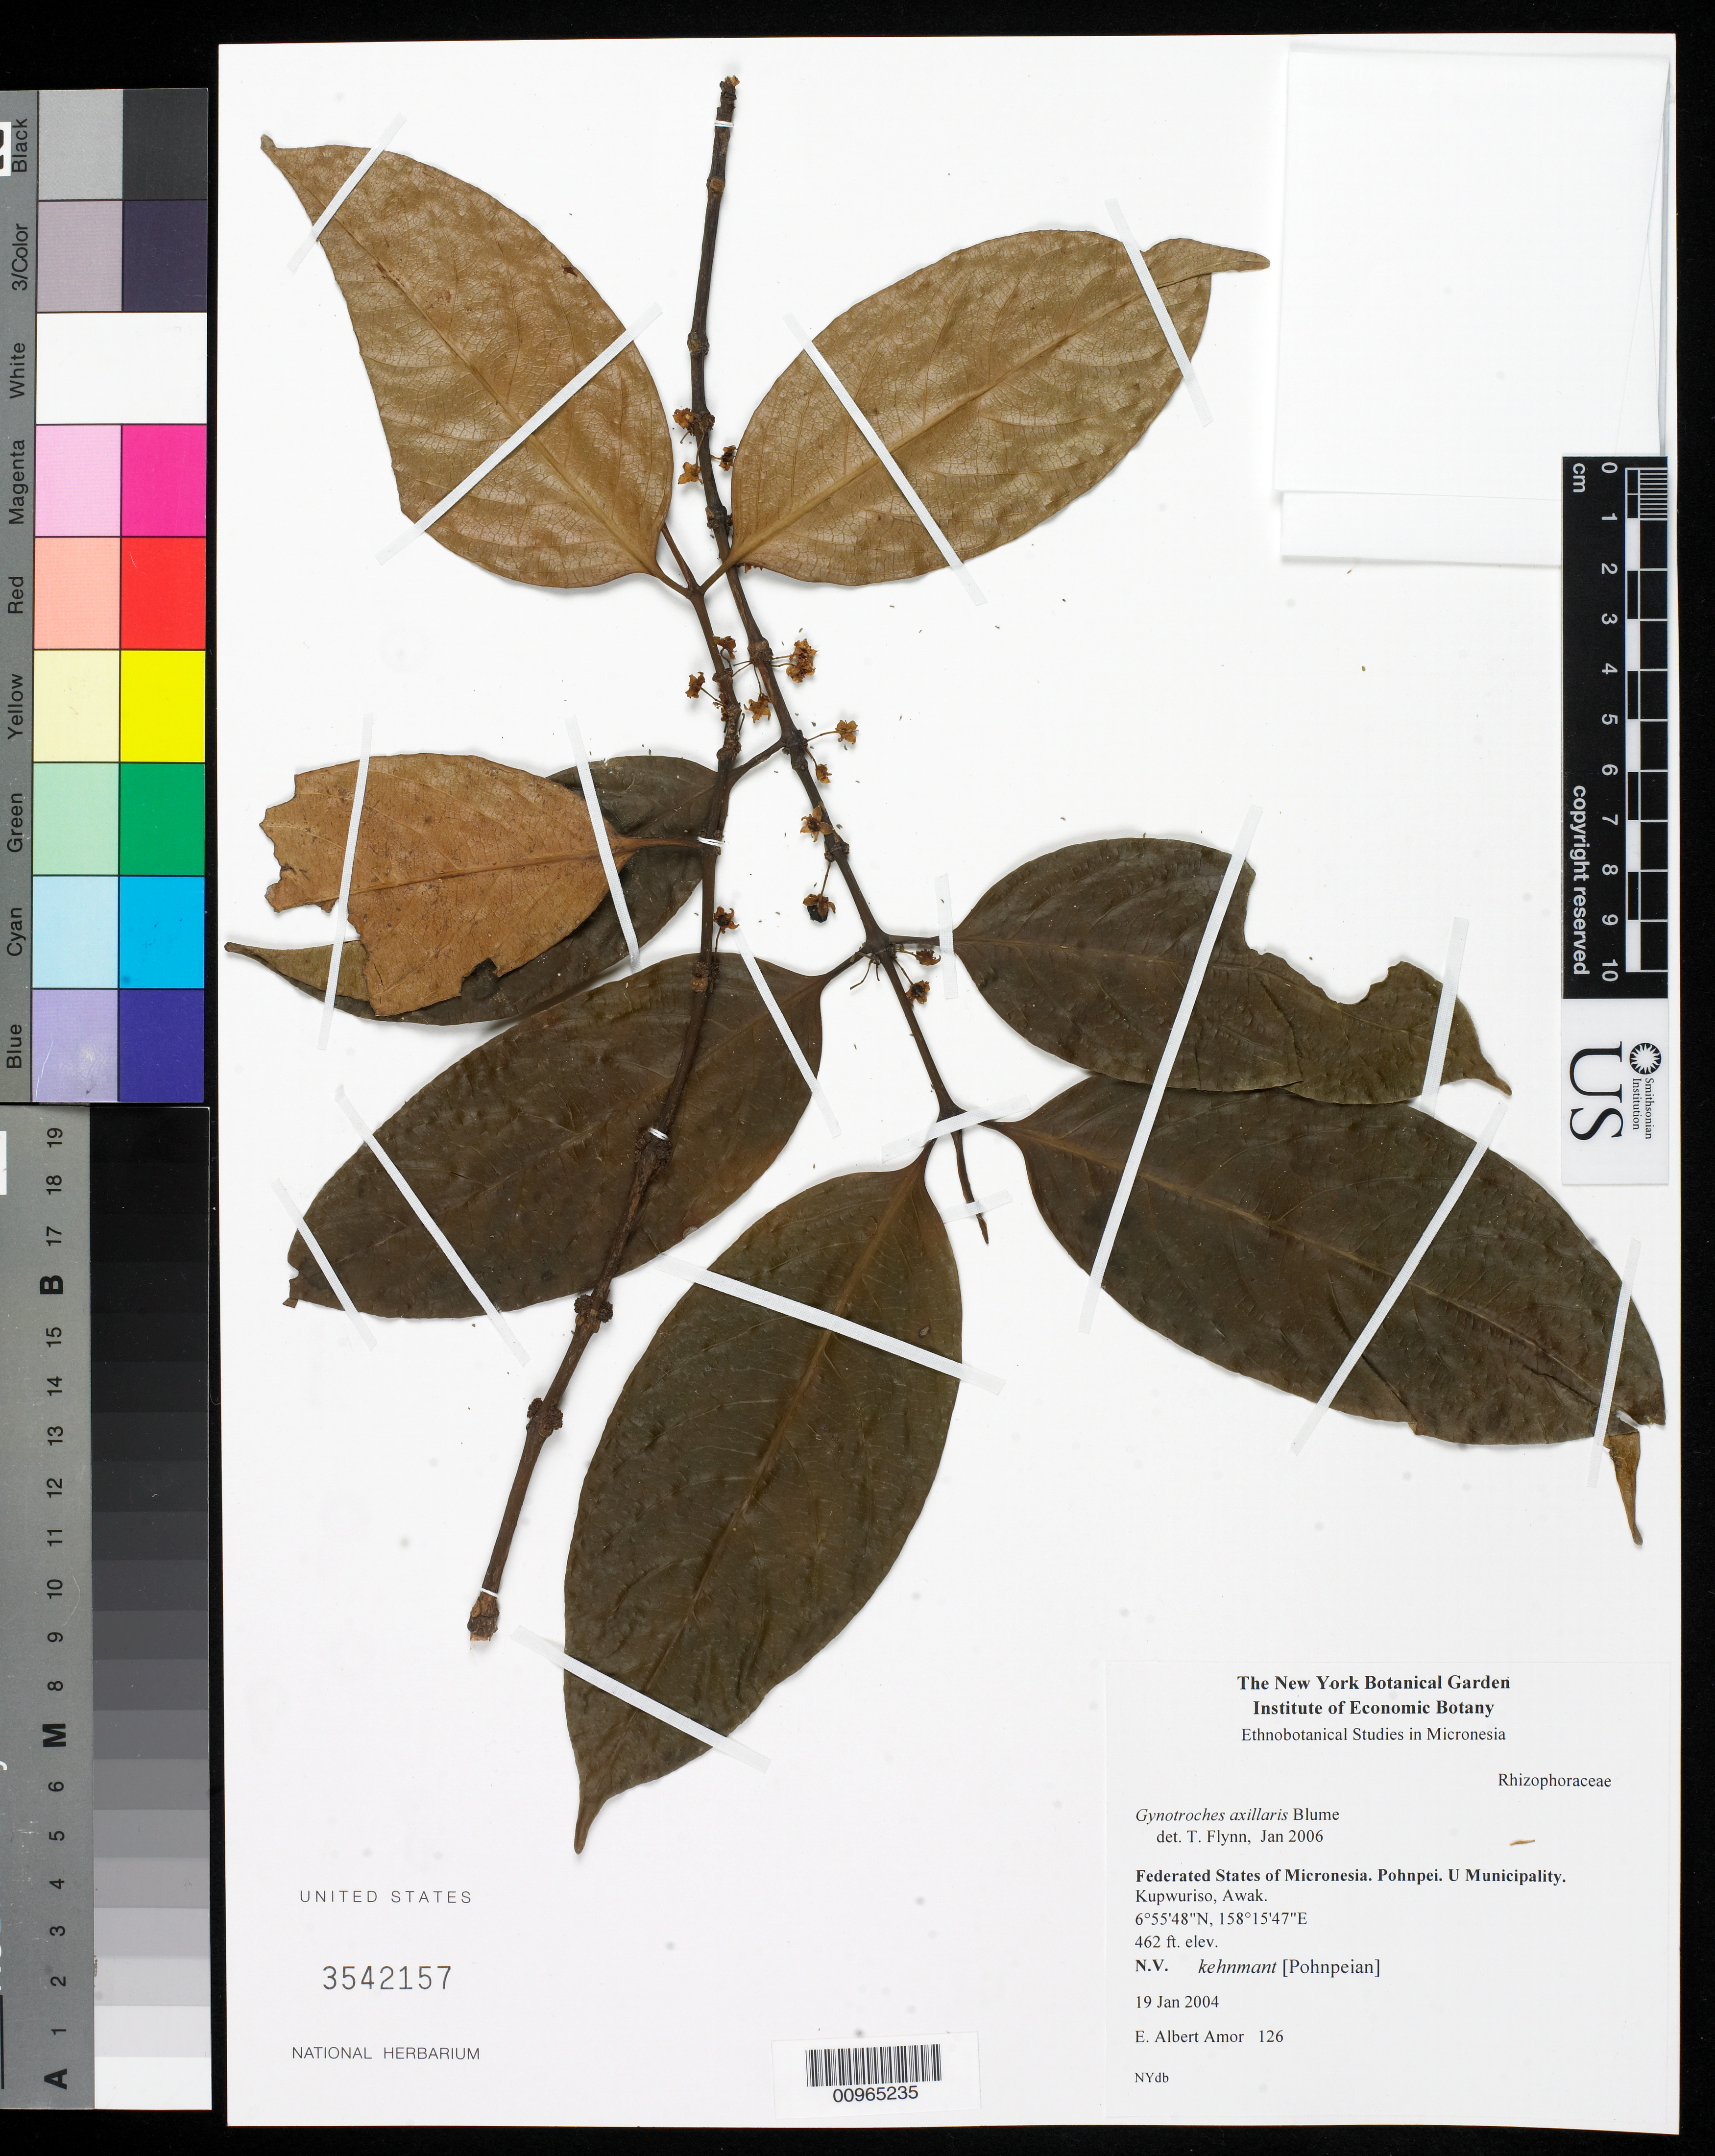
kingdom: Plantae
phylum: Tracheophyta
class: Magnoliopsida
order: Malpighiales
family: Rhizophoraceae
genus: Gynotroches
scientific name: Gynotroches axillaris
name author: Blume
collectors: E. A. Amor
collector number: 126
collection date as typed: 19 Jan 2004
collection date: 2004-01-19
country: Micronesia, Federated States of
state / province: Pohnpei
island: Pohnpei [Ponape]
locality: Kupwuriso, Awak, U Muncipality, Pohnpei, Micronesia.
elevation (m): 141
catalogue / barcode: US 3542157